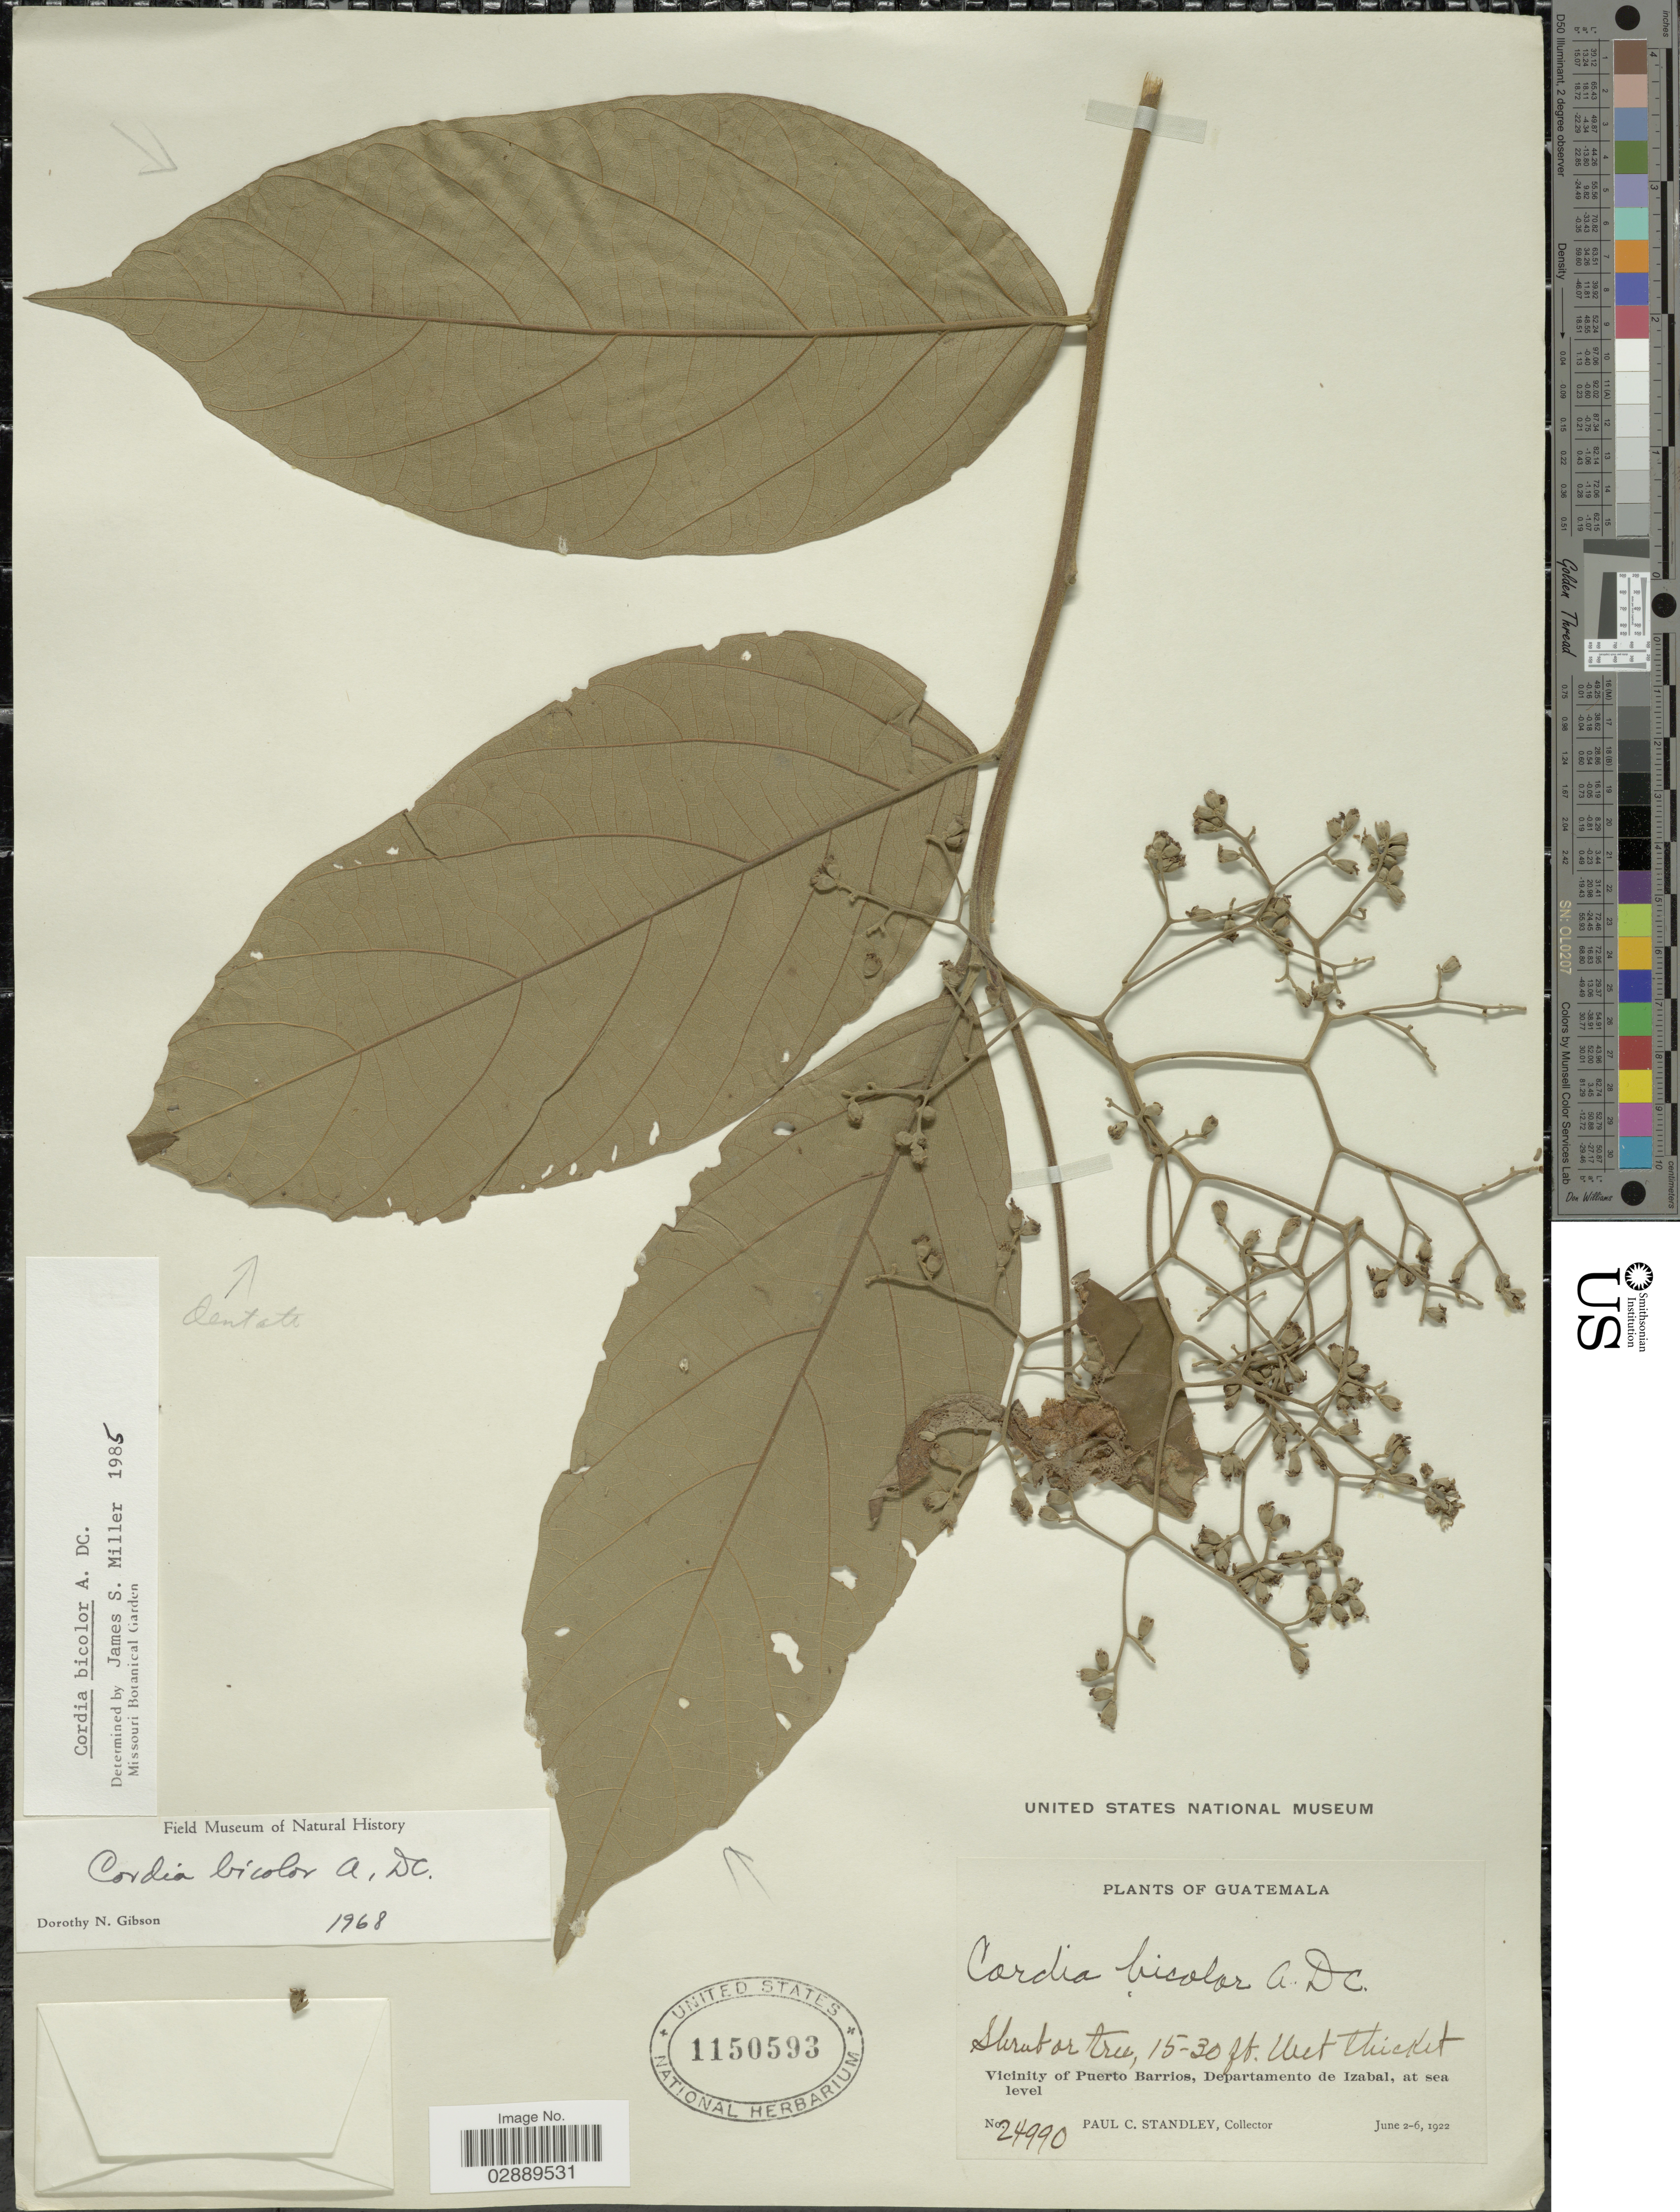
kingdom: Plantae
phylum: Tracheophyta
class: Magnoliopsida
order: Boraginales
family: Cordiaceae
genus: Cordia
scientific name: Cordia bicolor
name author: A. DC.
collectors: P. C. Standley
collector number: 24990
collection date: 1922-06-02/1922-06-06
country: Guatemala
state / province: Izabal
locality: Vicinity of Puerto Barrios, Departamento de Izabal.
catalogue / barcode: US 1150593